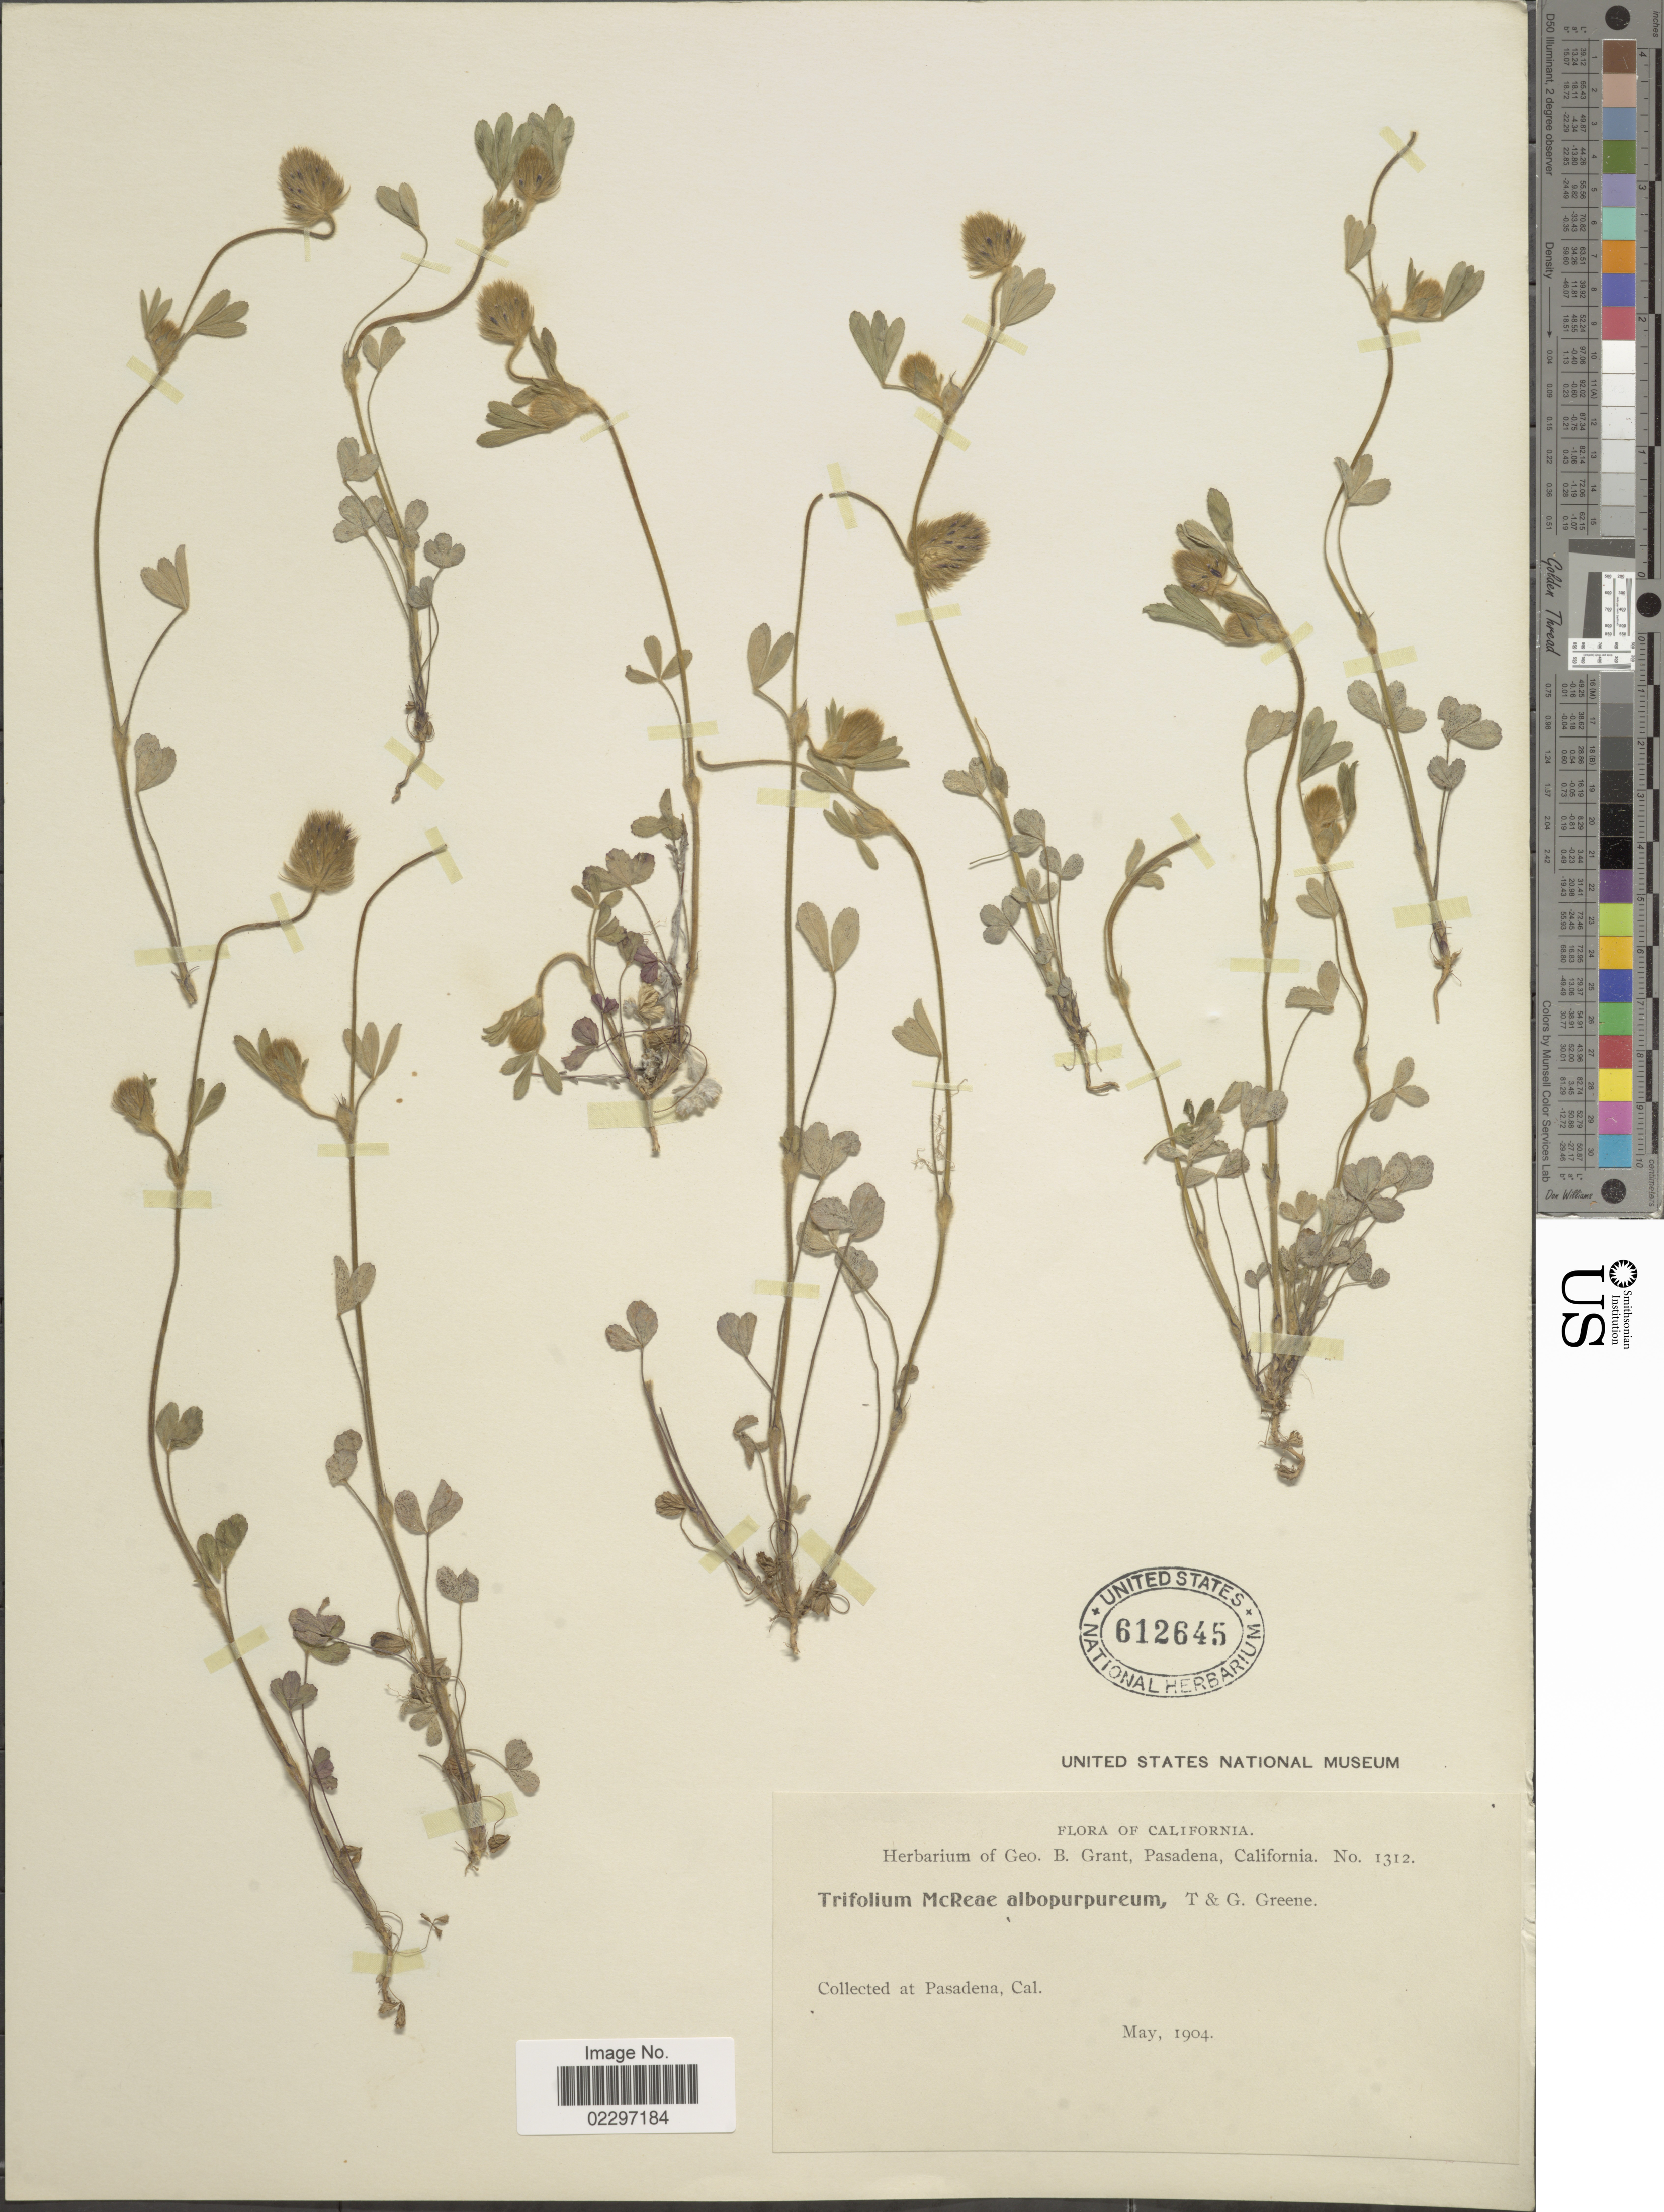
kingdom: Plantae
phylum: Tracheophyta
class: Magnoliopsida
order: Fabales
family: Fabaceae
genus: Trifolium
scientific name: Trifolium macraei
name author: Hook. & Arn.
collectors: ex herb. Geo. B. Grant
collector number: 1312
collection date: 1904-05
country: United States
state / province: California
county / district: Los Angeles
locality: Pasadena, Cal.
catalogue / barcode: US 612645